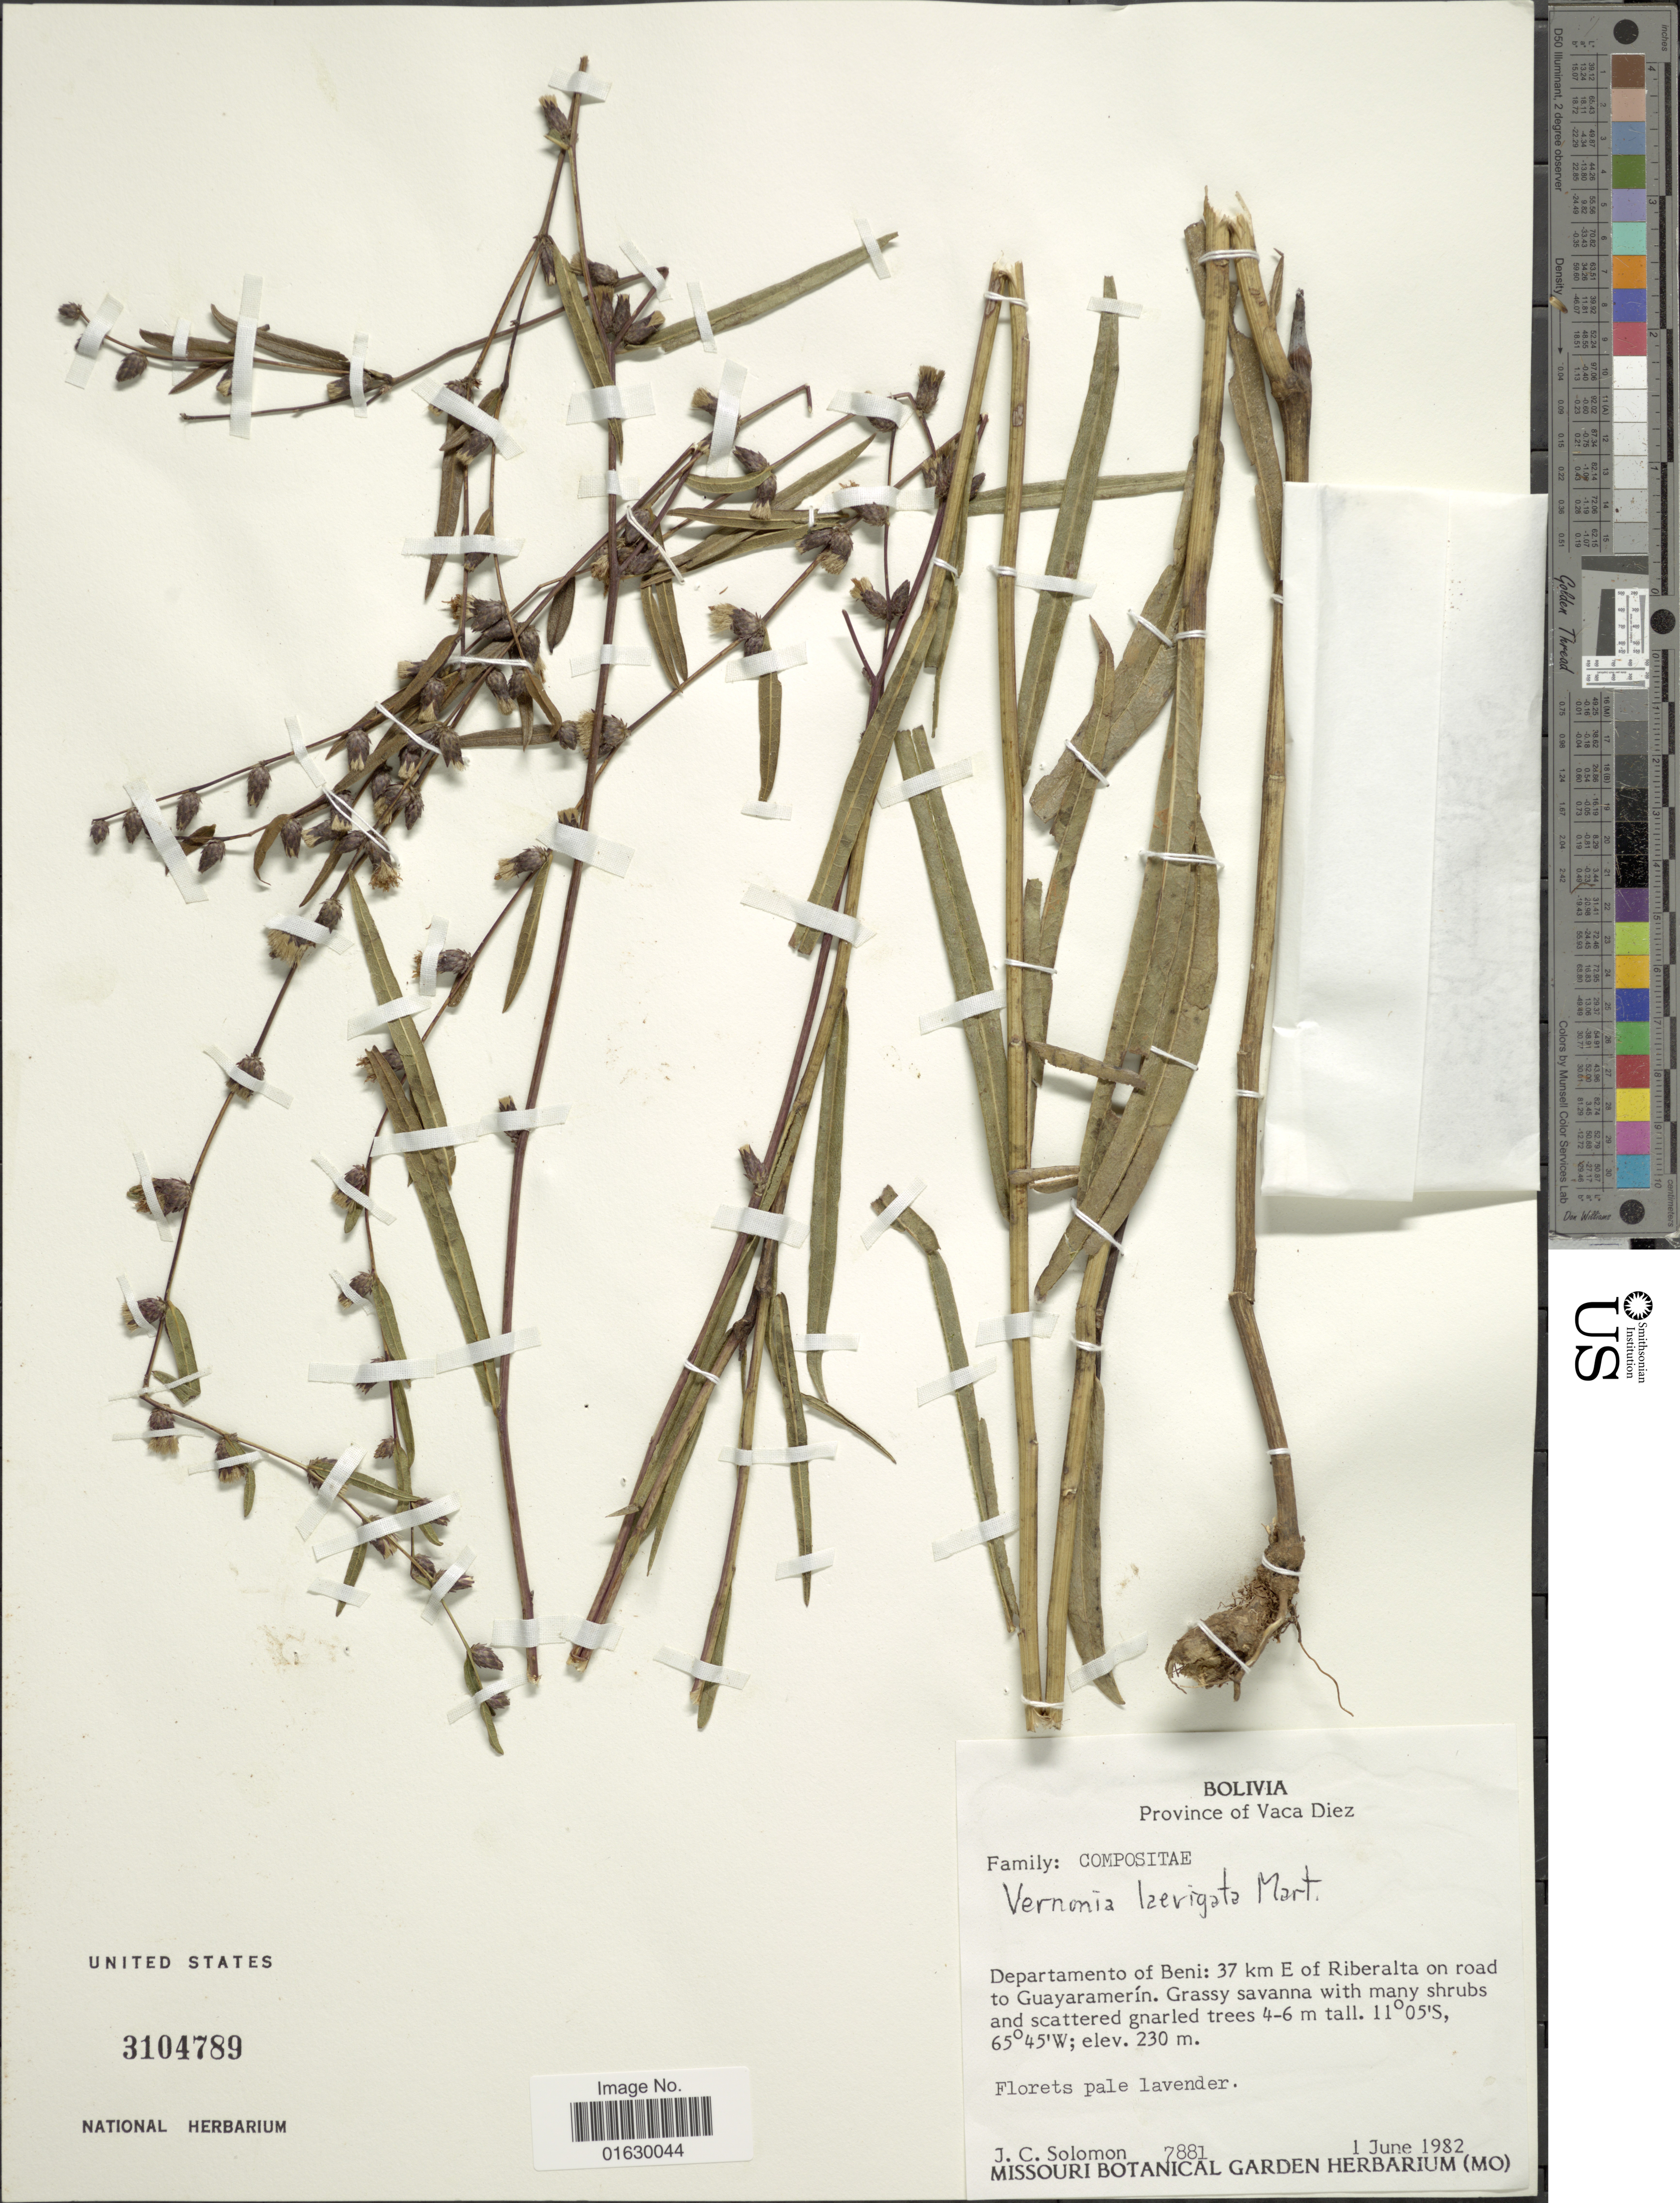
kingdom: Plantae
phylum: Tracheophyta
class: Magnoliopsida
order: Asterales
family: Asteraceae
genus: Lessingianthus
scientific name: Lessingianthus laevigatus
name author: (Mart. ex DC.) H. Rob.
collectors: J. C. Solomon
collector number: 7881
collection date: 1982-06-01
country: Bolivia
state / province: Beni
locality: Departamento of Beni: 37 km E of Riberalta on road to Guayaramerin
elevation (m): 230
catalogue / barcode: US 3104789